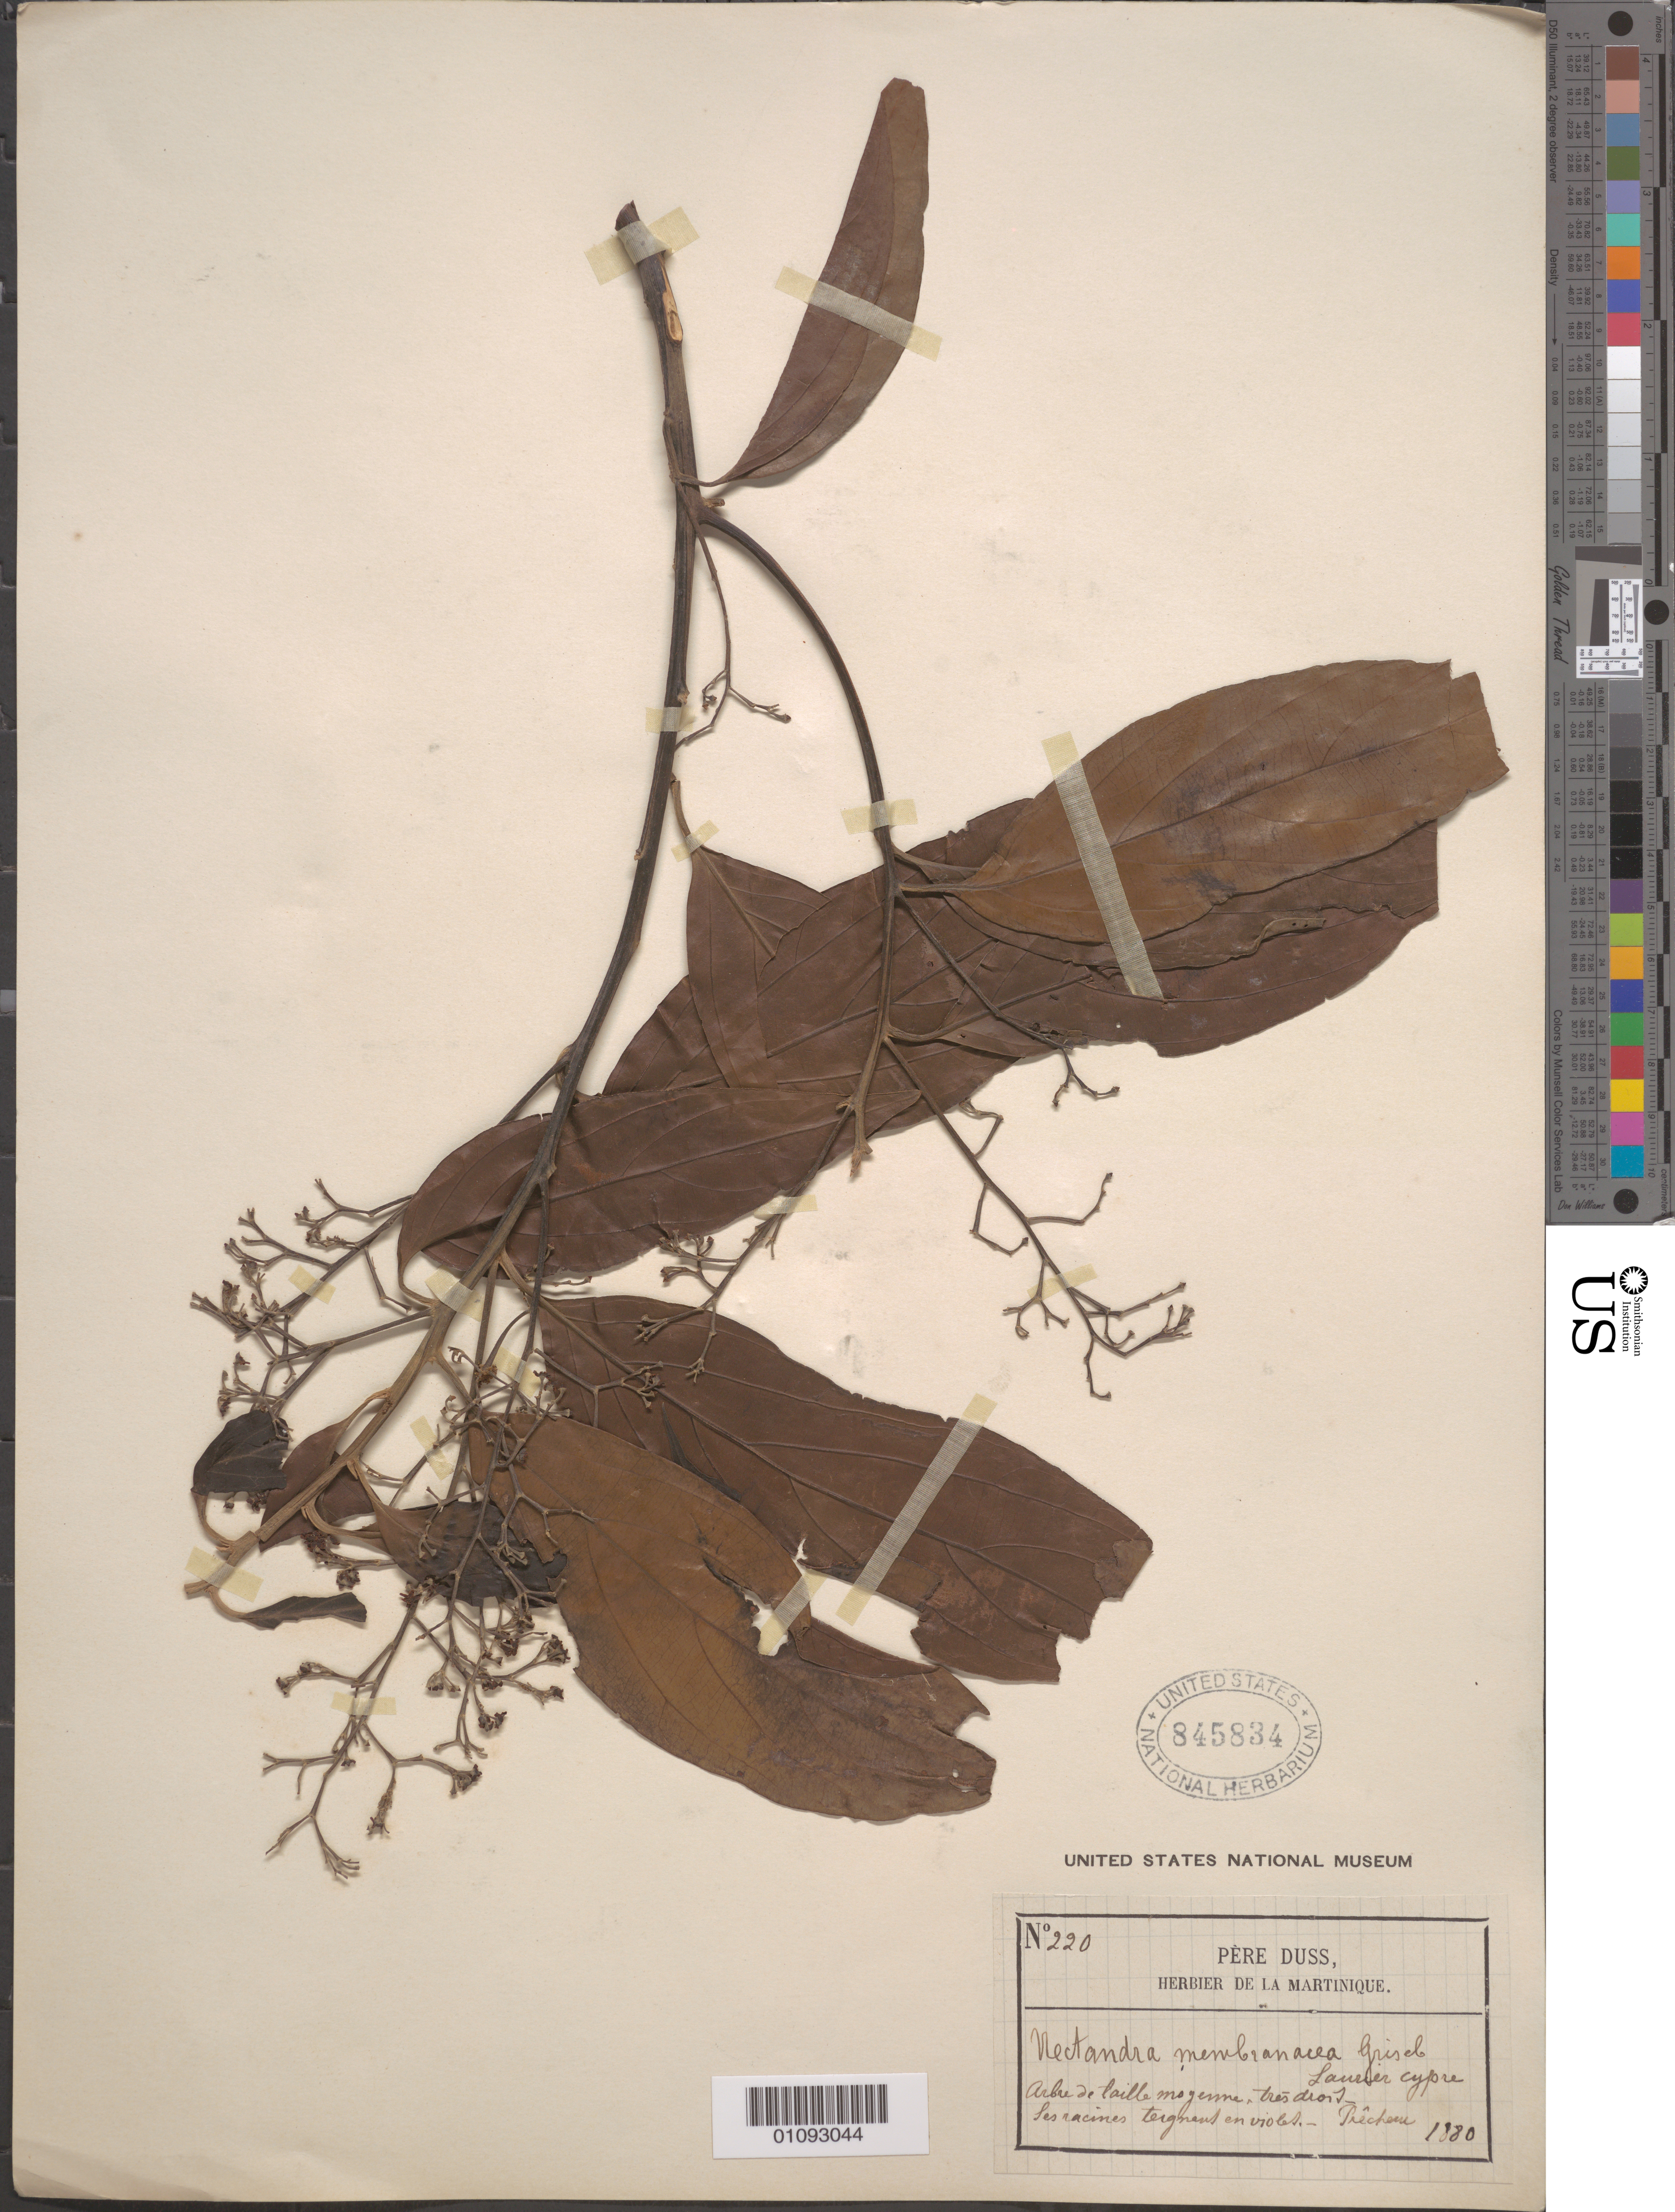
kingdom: Plantae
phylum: Tracheophyta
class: Magnoliopsida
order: Laurales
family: Lauraceae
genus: Nectandra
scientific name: Nectandra membranacea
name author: (Sw.) Griseb.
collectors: Père Duss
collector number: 220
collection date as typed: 1880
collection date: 1880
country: Martinique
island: Martinique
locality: Trecheau.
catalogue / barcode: US 845834